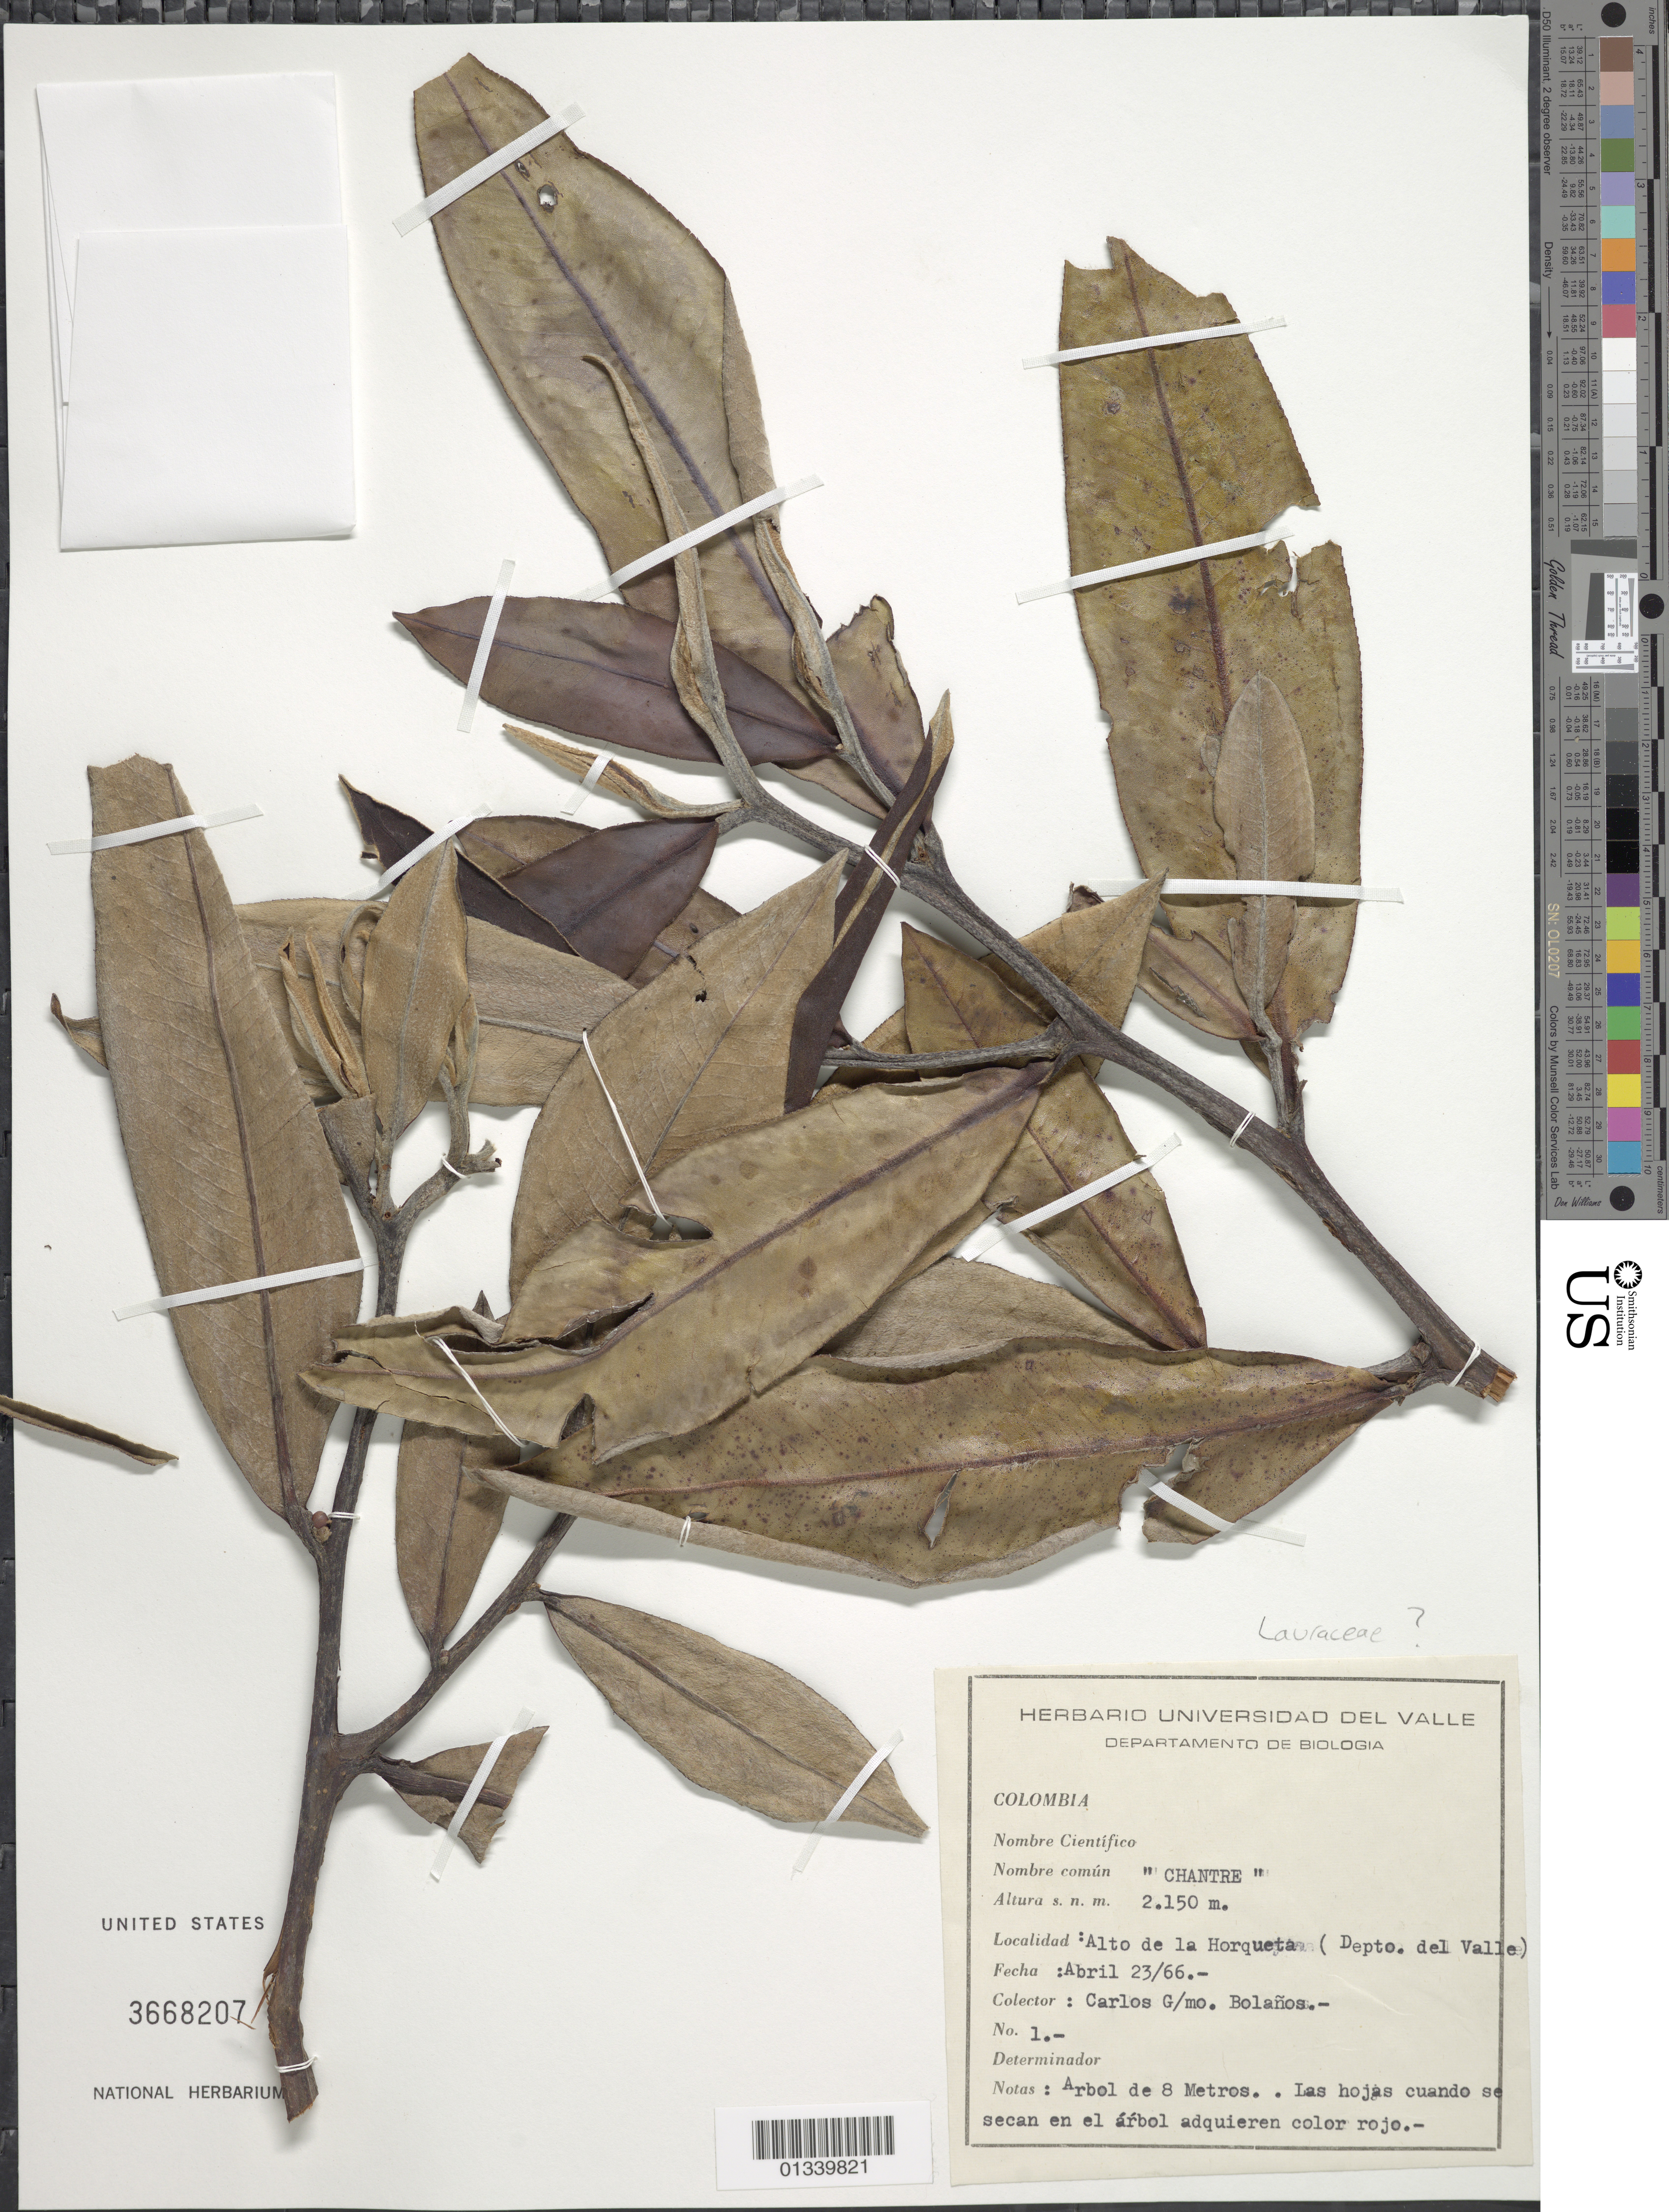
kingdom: Plantae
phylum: Tracheophyta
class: Magnoliopsida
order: Ericales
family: Pentaphylacaceae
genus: Freziera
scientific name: Freziera sp.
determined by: Londoño-Echeverri, Y.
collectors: Carlos G. & M. Bolaños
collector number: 1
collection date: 1966-04-23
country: Colombia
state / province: Valle del Cauca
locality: Alto de la Horqueta.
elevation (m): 2150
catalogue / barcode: US 3668207